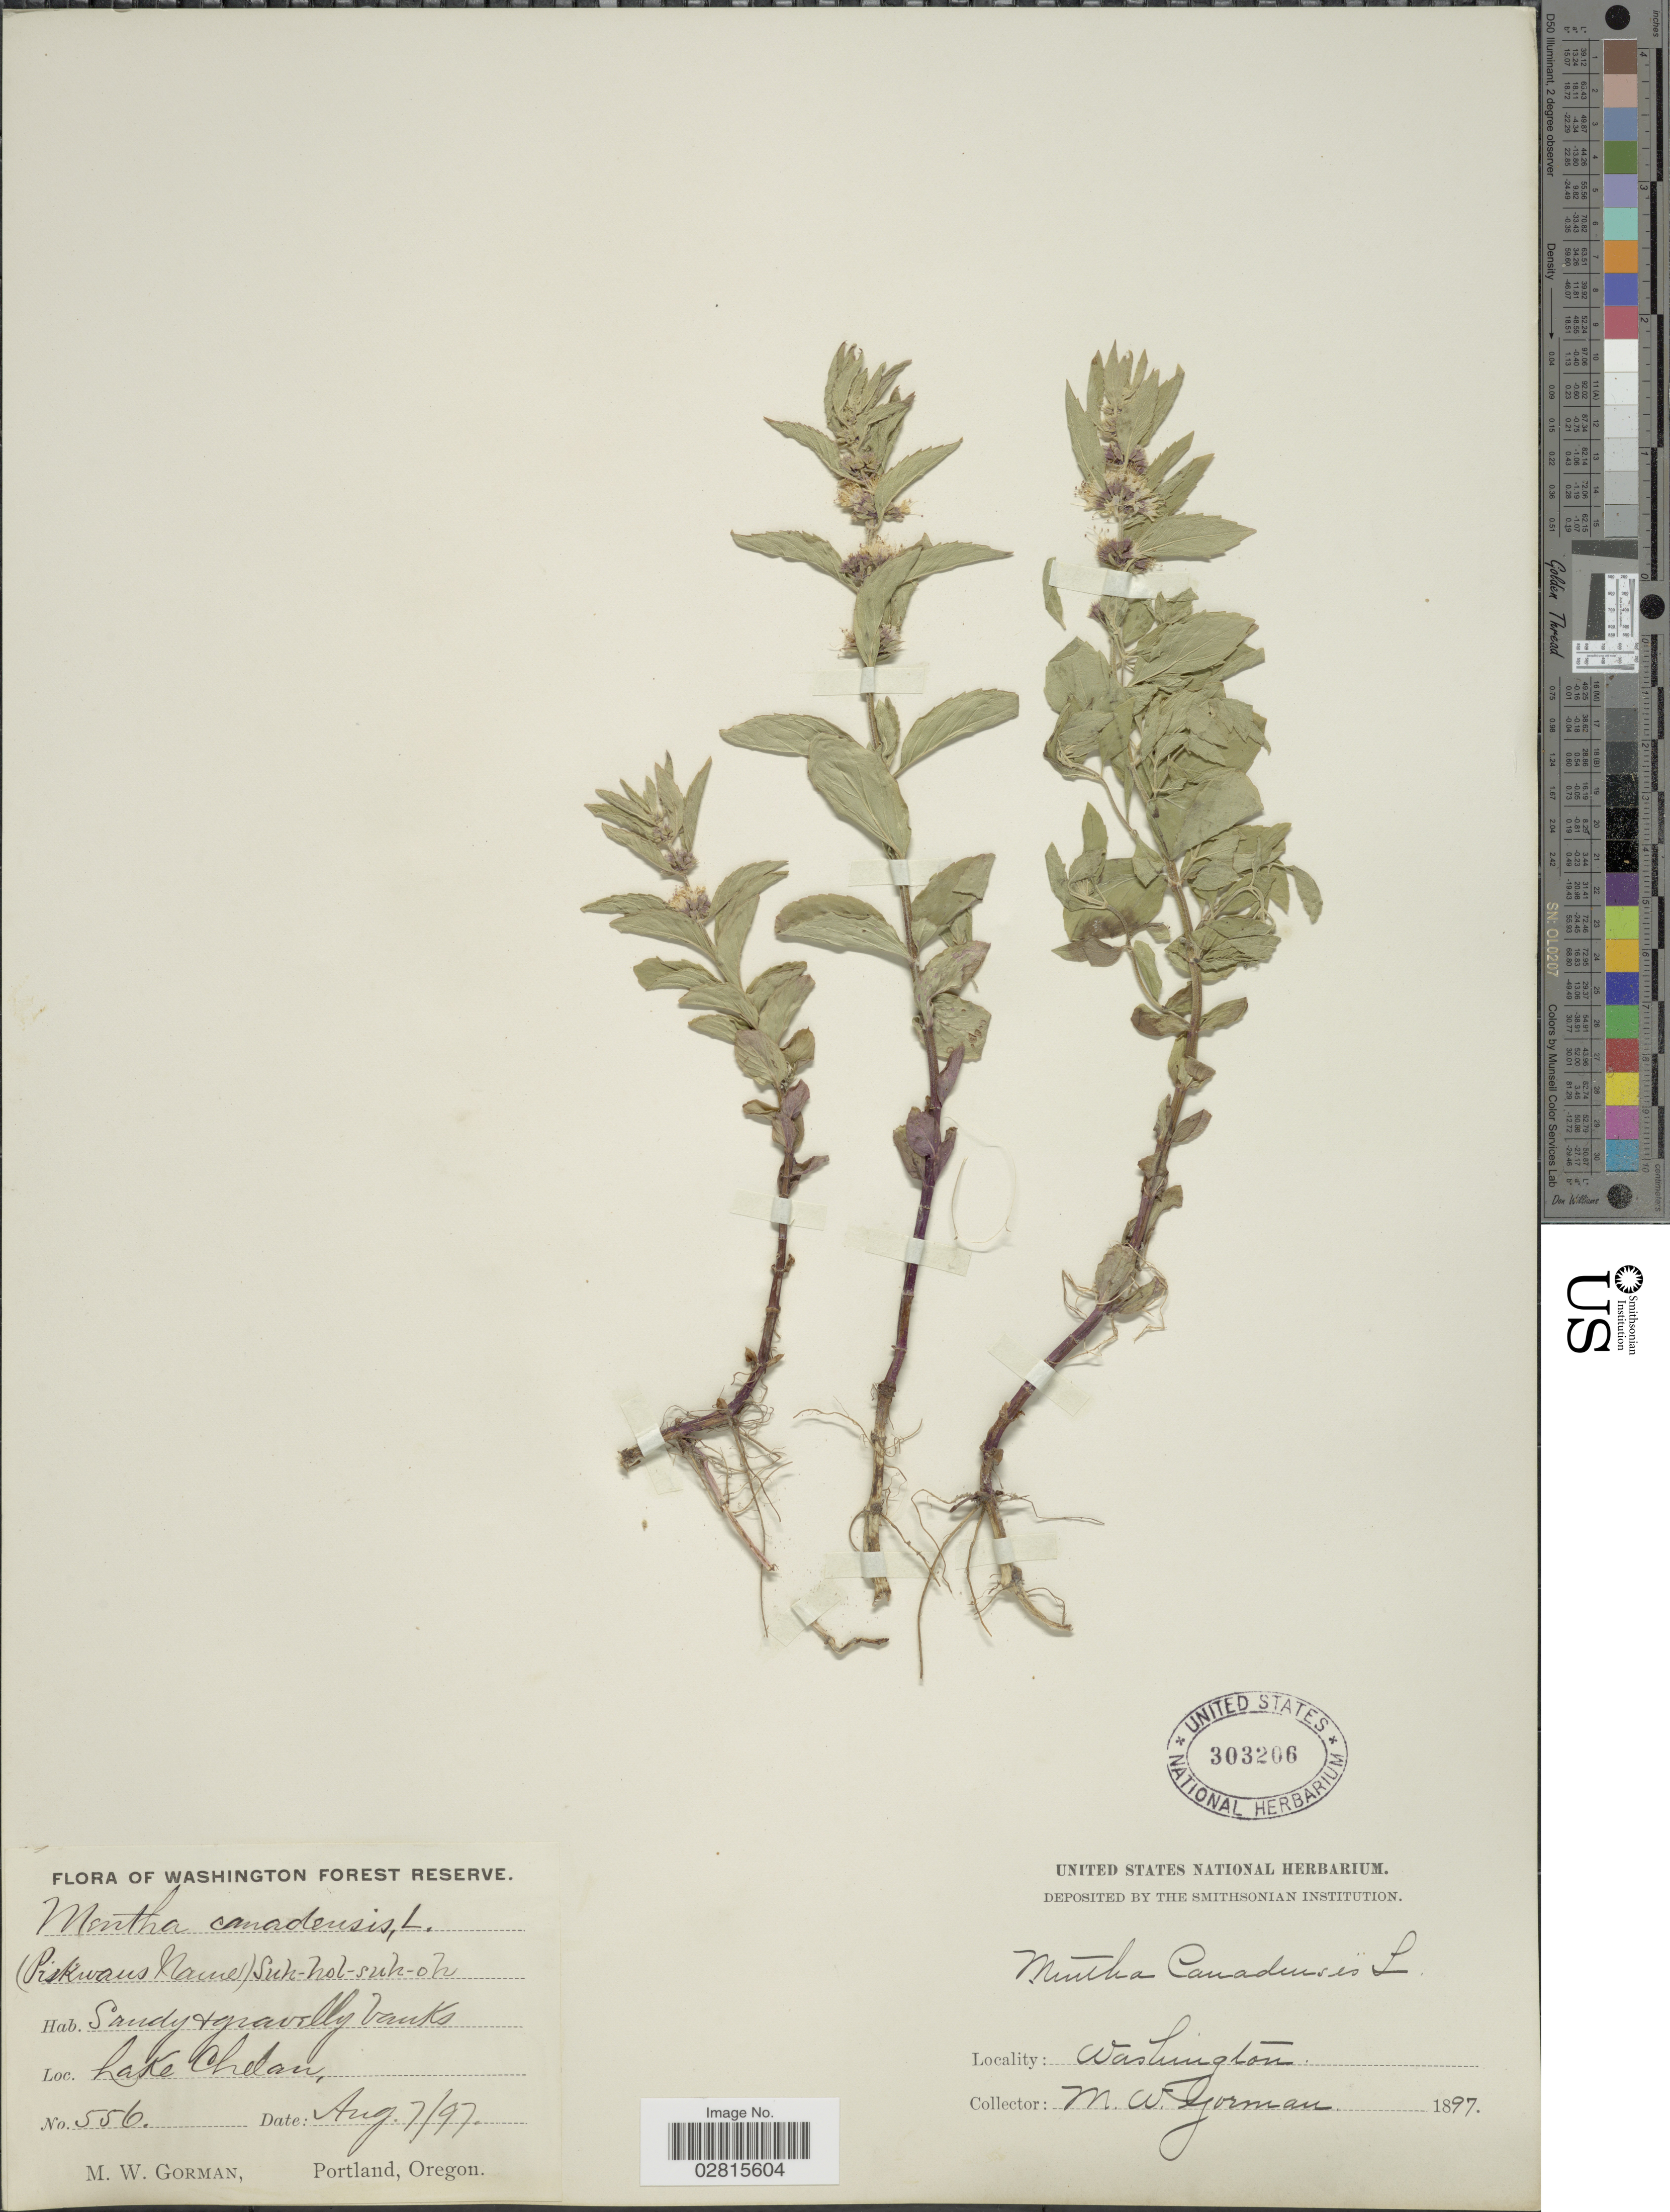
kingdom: Plantae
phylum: Tracheophyta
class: Magnoliopsida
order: Lamiales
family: Lamiaceae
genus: Mentha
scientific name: Mentha penardii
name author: (Briq.) Rydb.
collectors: M. W. Gorman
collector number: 556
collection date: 1897-08-07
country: United States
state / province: Washington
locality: Washington Forest Reserve, Lake Chelan.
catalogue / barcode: US 303206